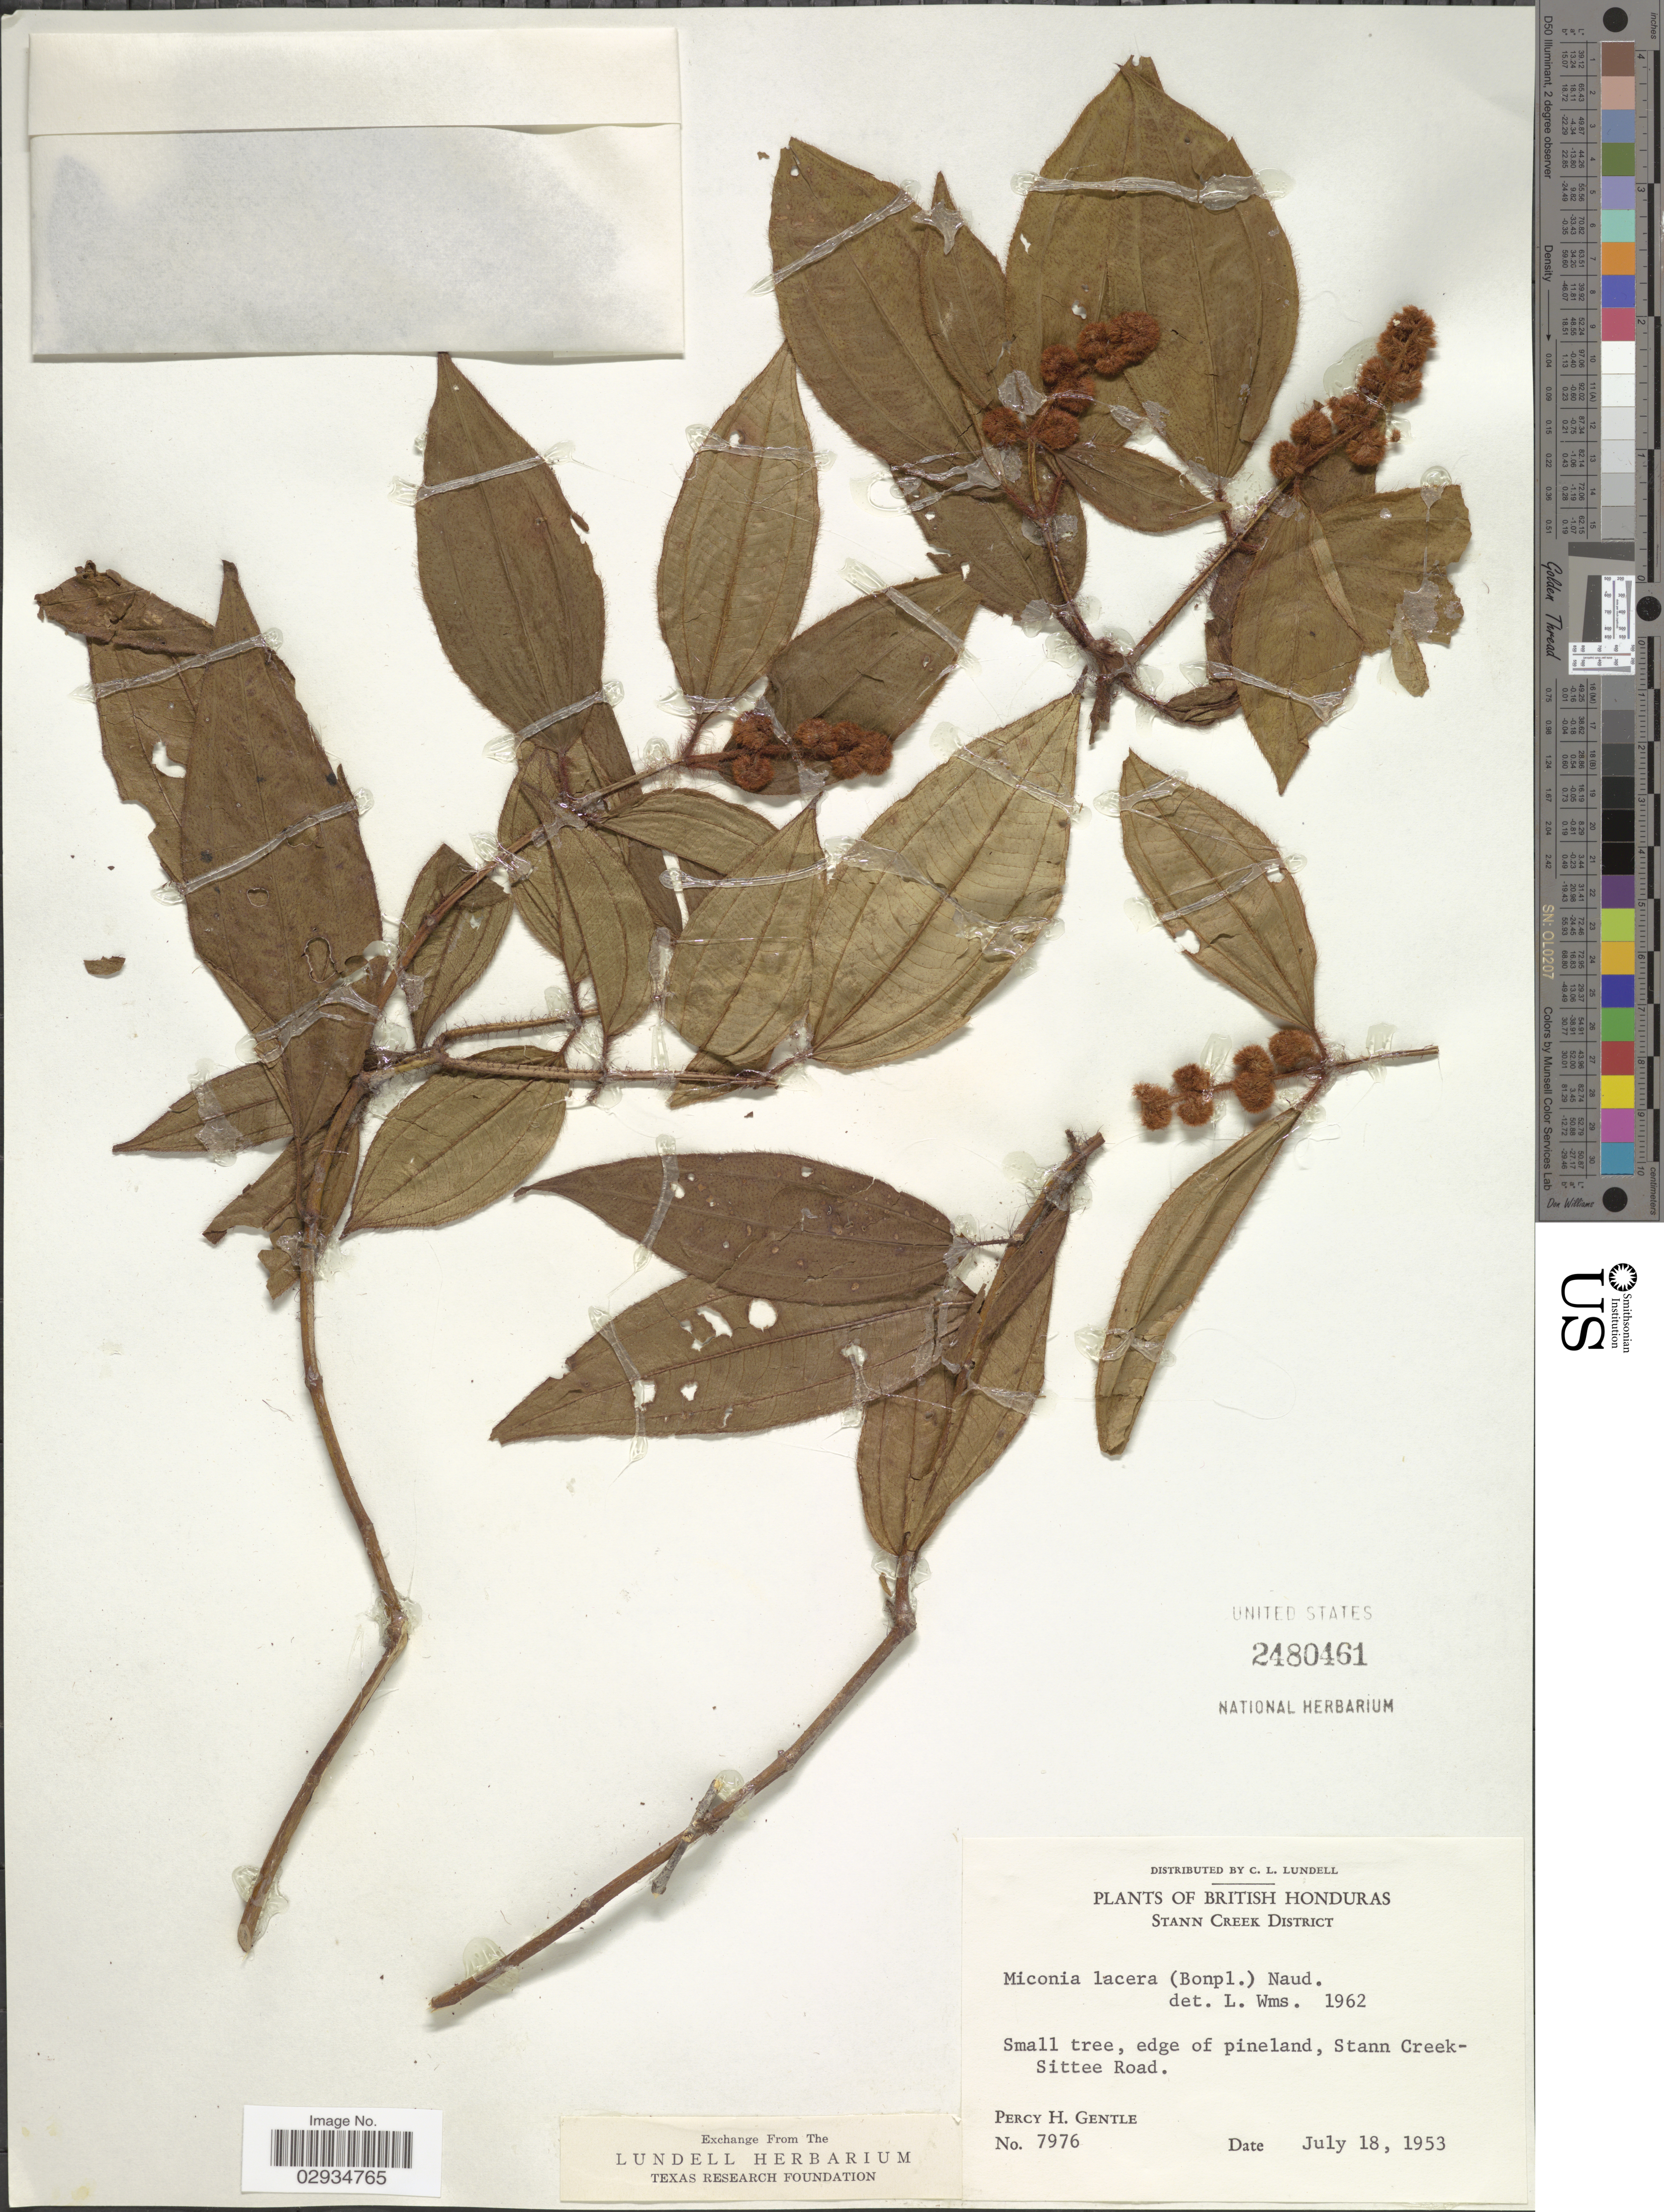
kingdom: Plantae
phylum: Tracheophyta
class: Magnoliopsida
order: Myrtales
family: Melastomataceae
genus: Miconia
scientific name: Miconia lacera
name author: (Bonpl.) Naudin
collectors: P. H. Gentle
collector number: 7976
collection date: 1953-07-18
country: Belize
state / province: Stann Creek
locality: British Honduras. Stann Creek District. Small tree, edge of pineland, Stann Creek-Sittee Road.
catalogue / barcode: US 2480461